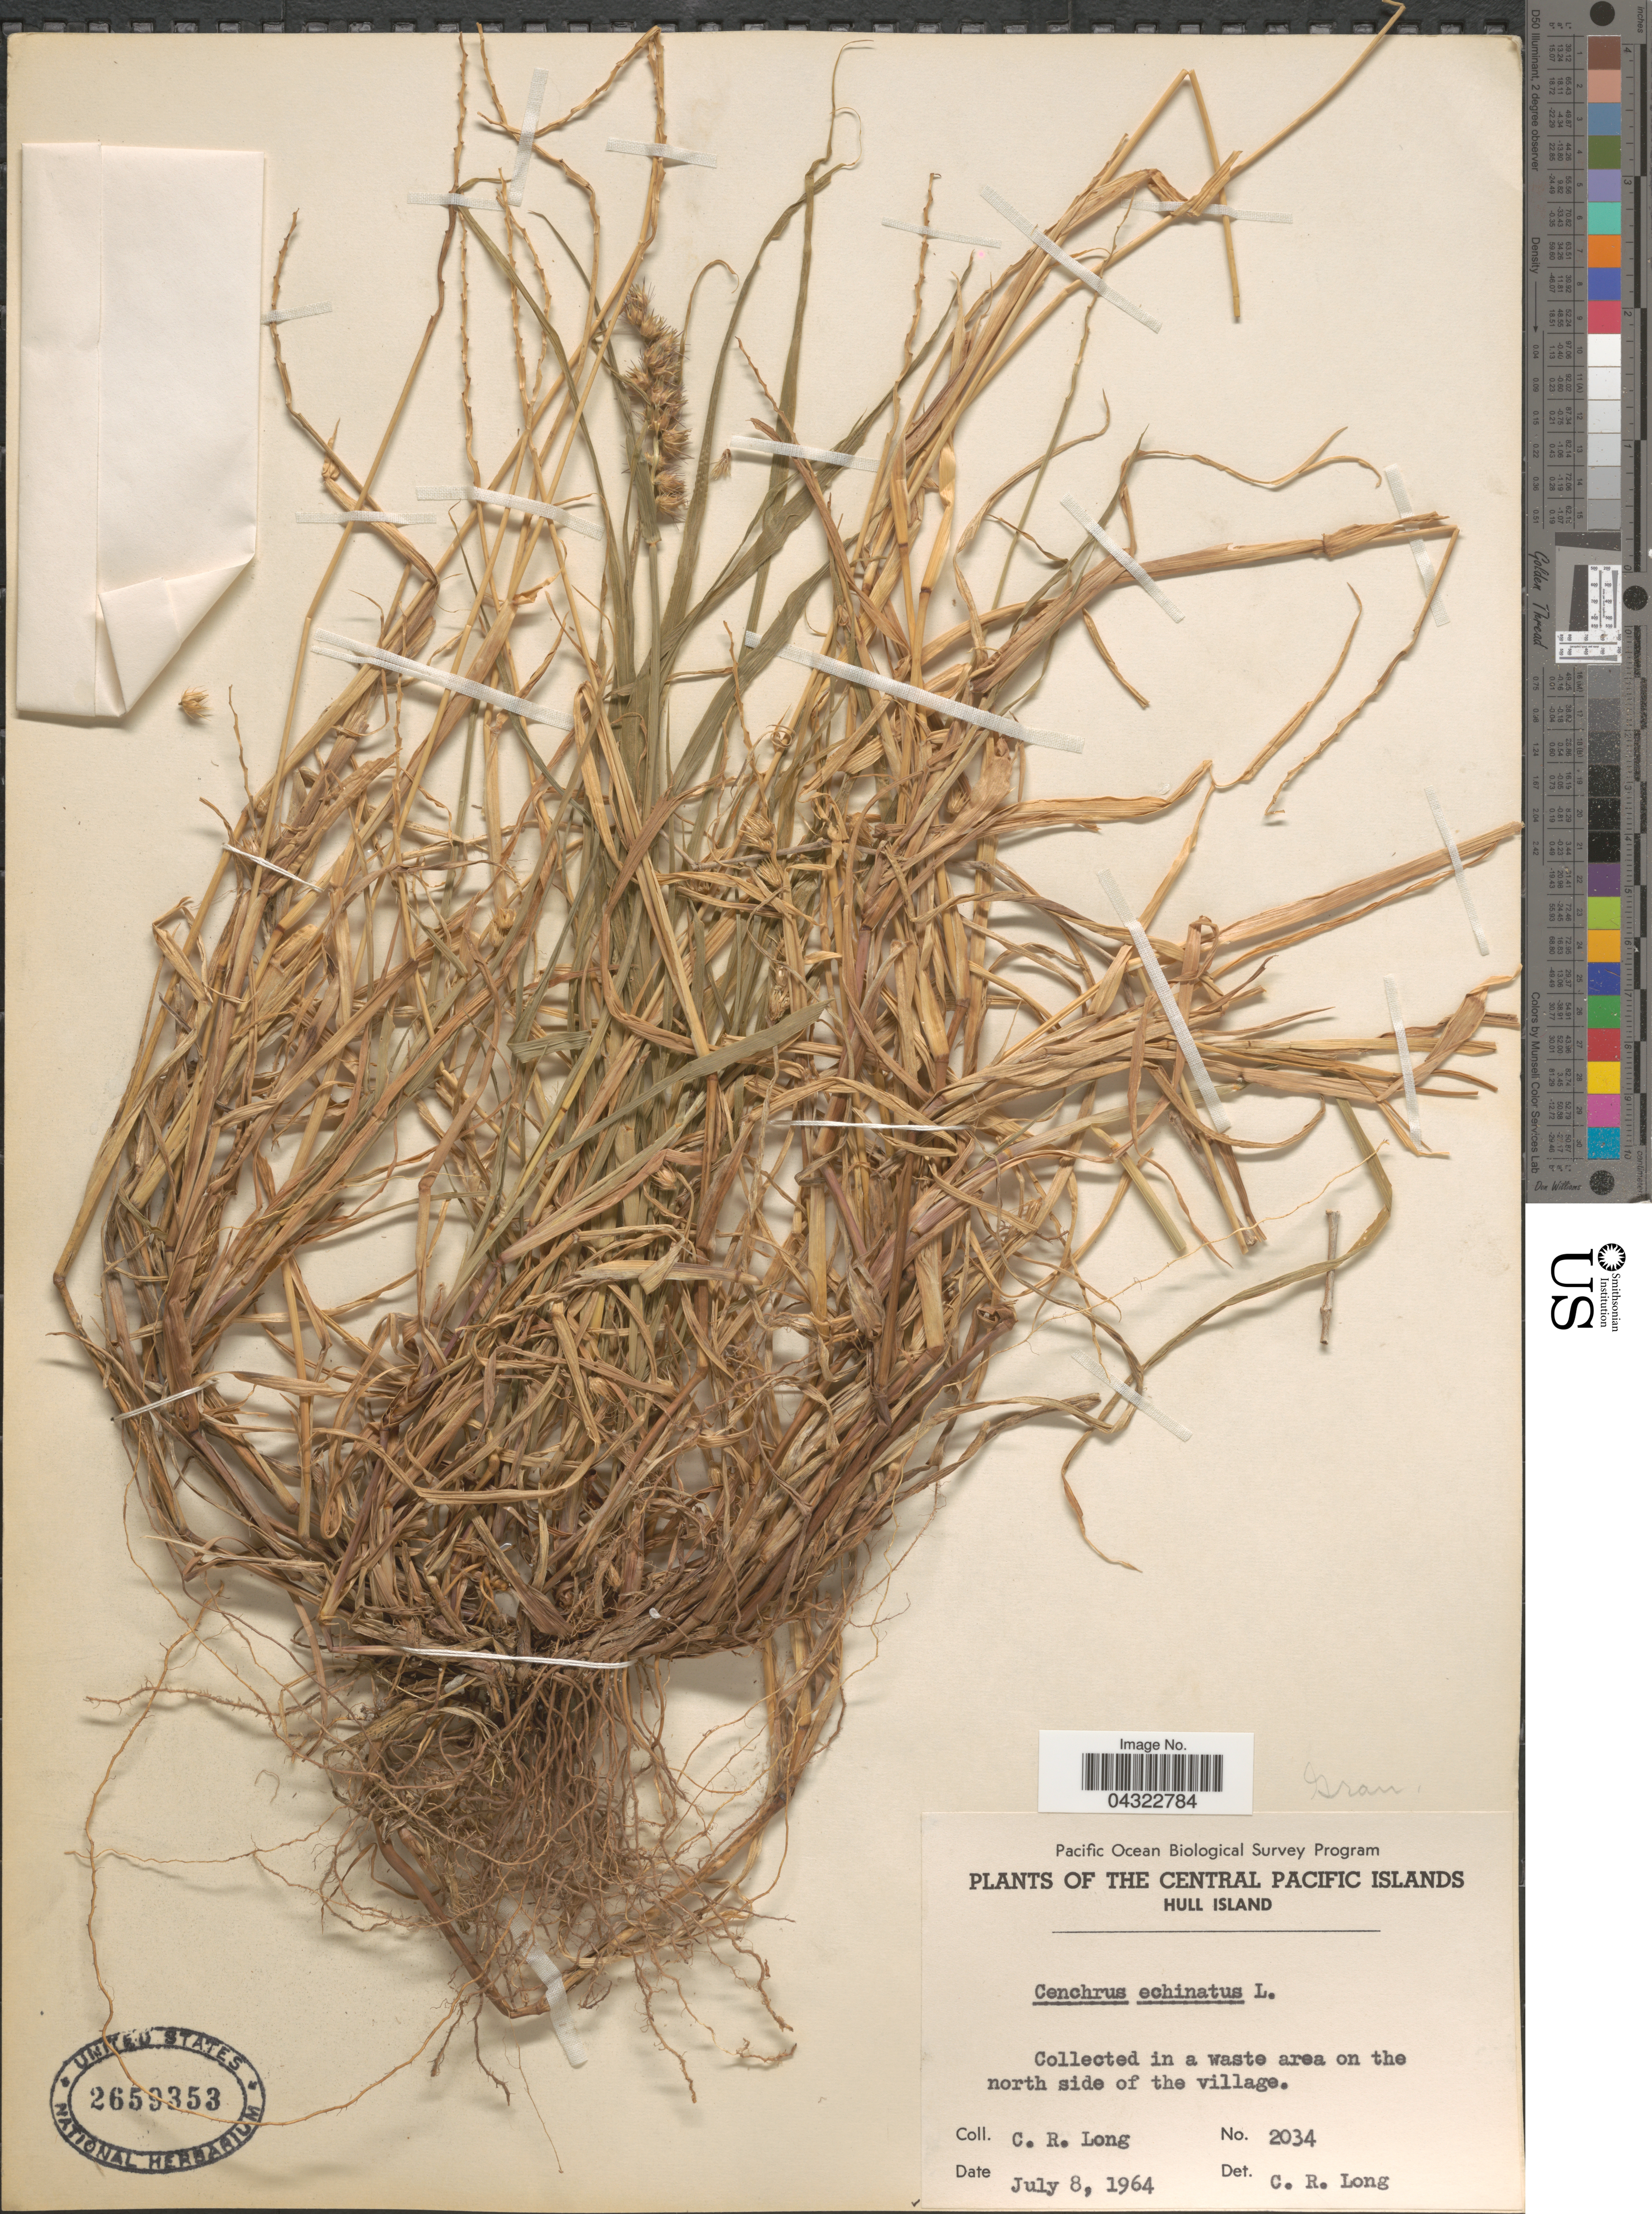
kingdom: Plantae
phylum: Tracheophyta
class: Liliopsida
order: Poales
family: Poaceae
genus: Cenchrus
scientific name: Cenchrus echinatus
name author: L.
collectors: C. R. Long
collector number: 2034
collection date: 1964-07-08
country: Kiribati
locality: Pacific Ocean Biological Survey Program. The Central Pacific Islands. Hull Island. In a waste area on the north side of the village.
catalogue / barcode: US 2659353